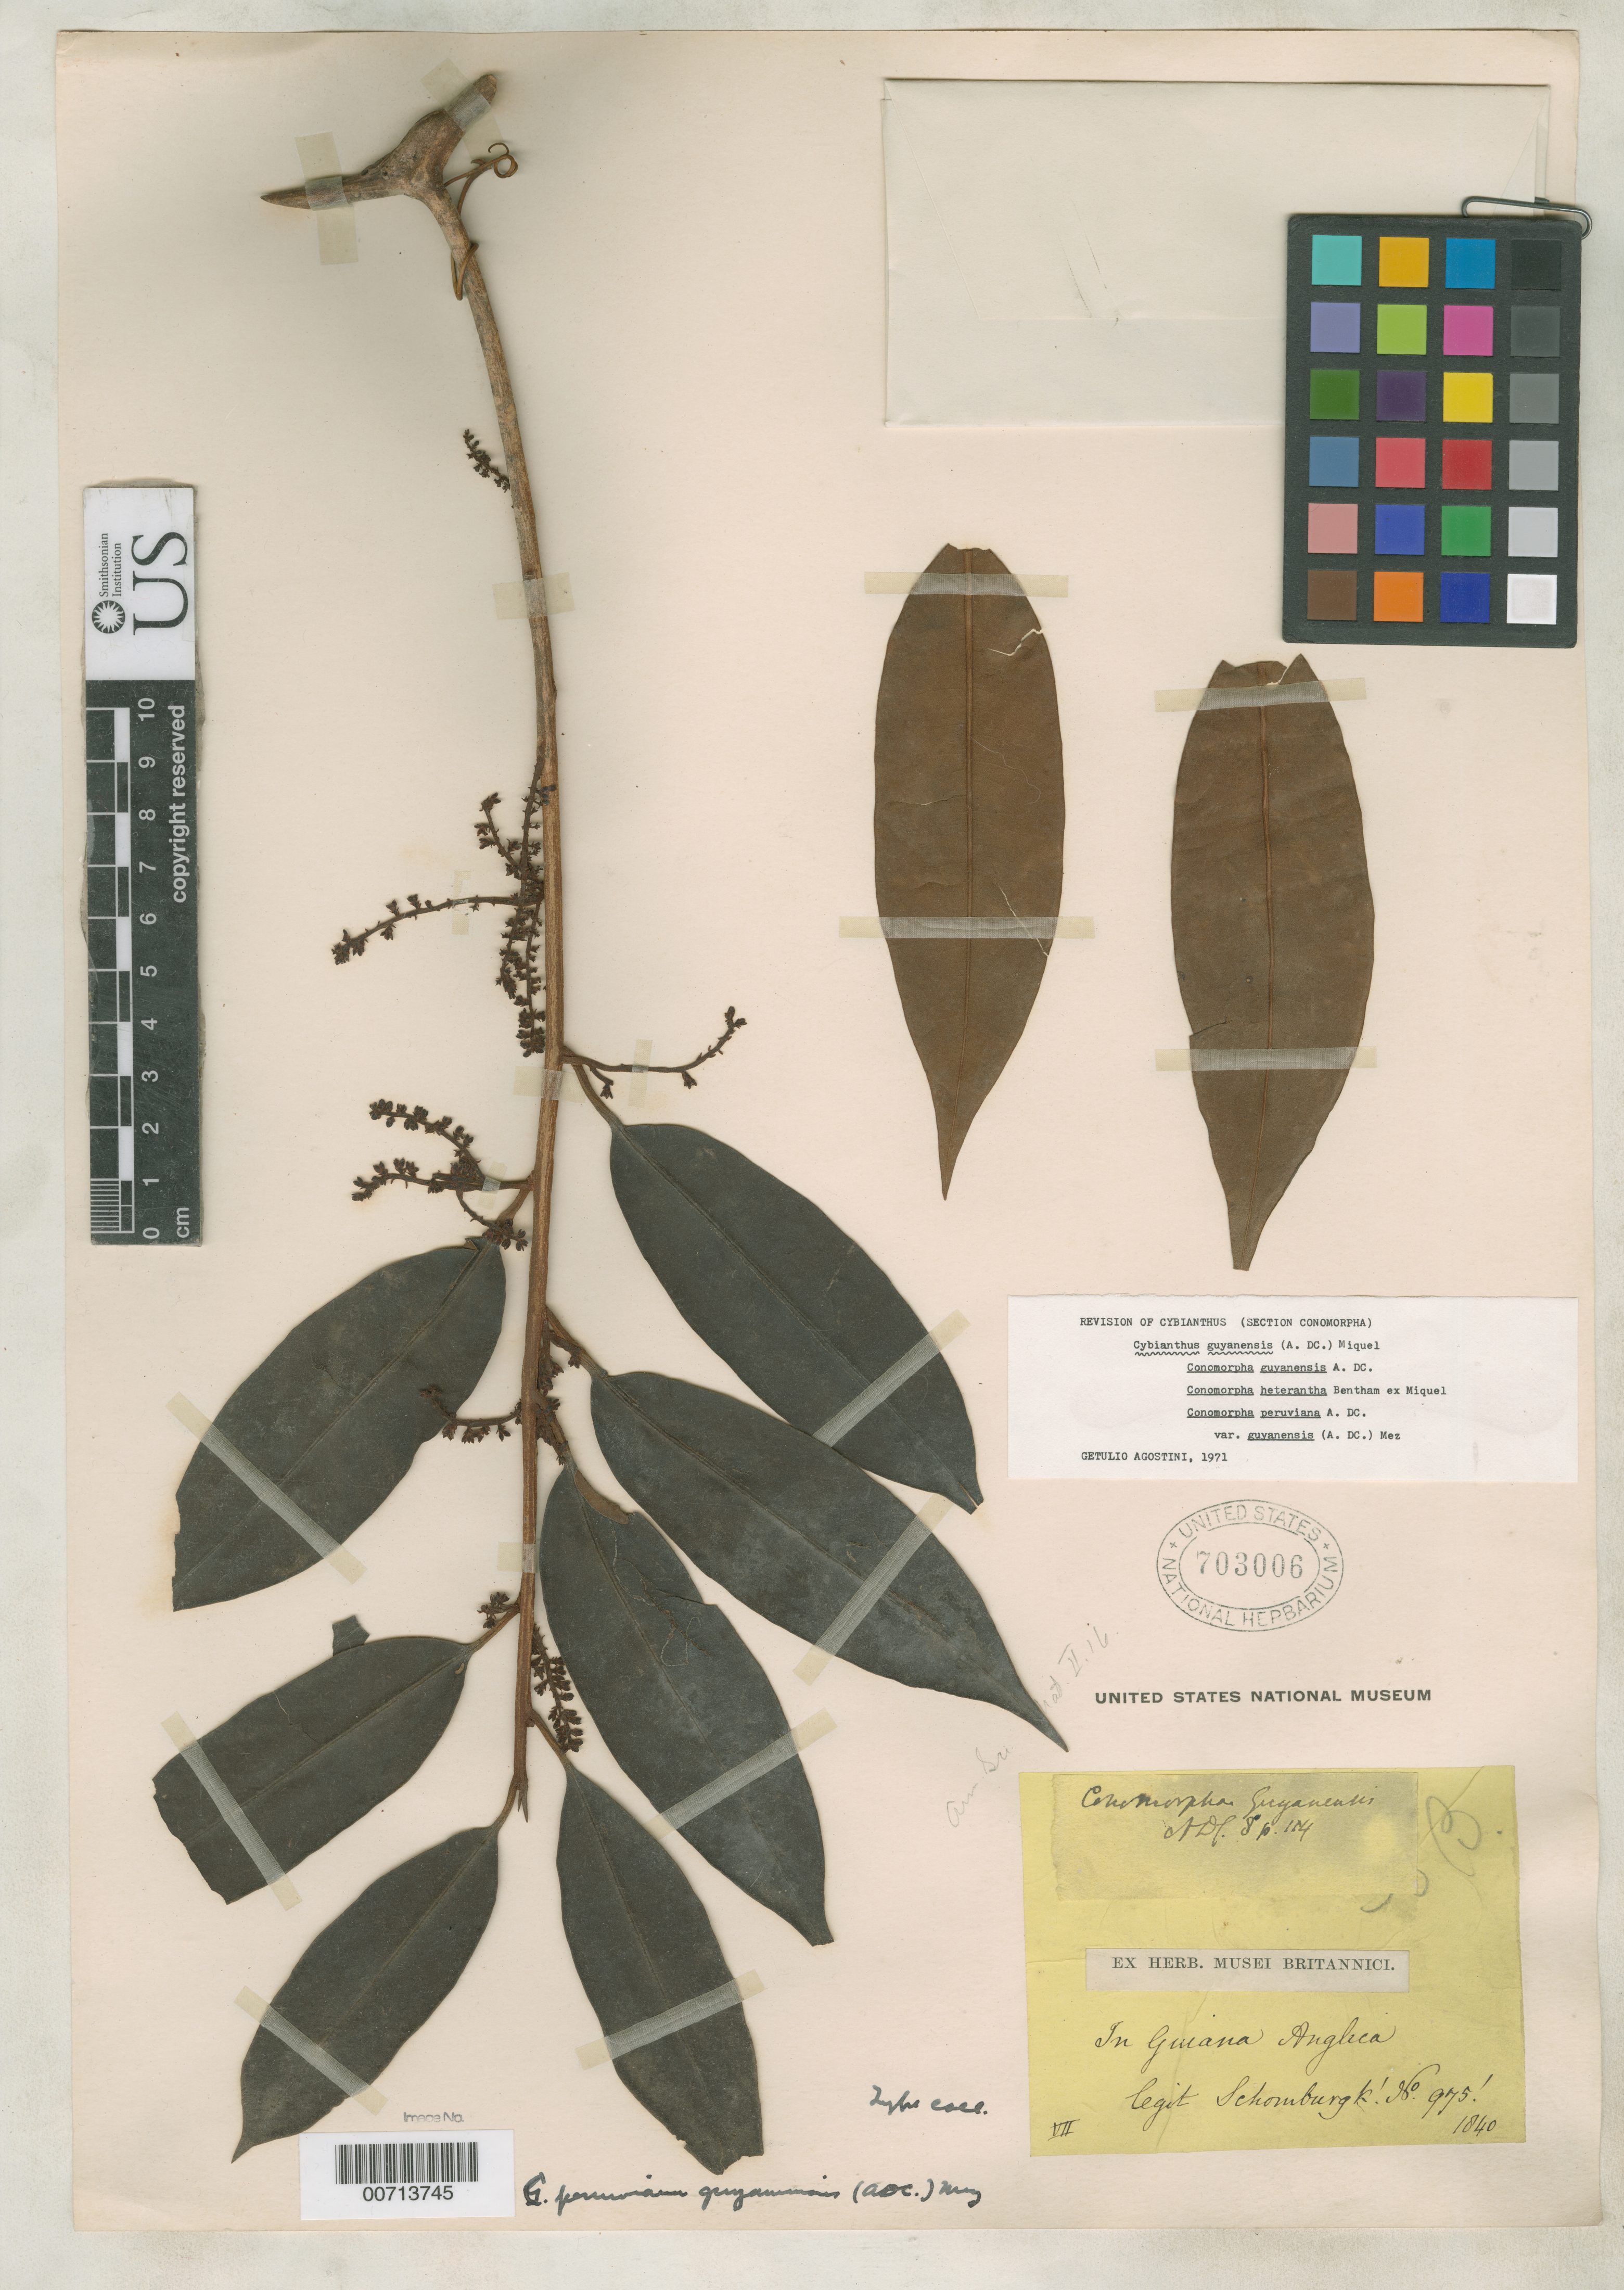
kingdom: Plantae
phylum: Tracheophyta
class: Magnoliopsida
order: Ericales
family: Primulaceae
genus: Conomorpha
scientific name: Conomorpha guianensis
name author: A. DC.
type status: Type Collection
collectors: R. H. Schomburgk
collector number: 975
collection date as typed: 1840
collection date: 1840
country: Guyana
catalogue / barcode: US 703006